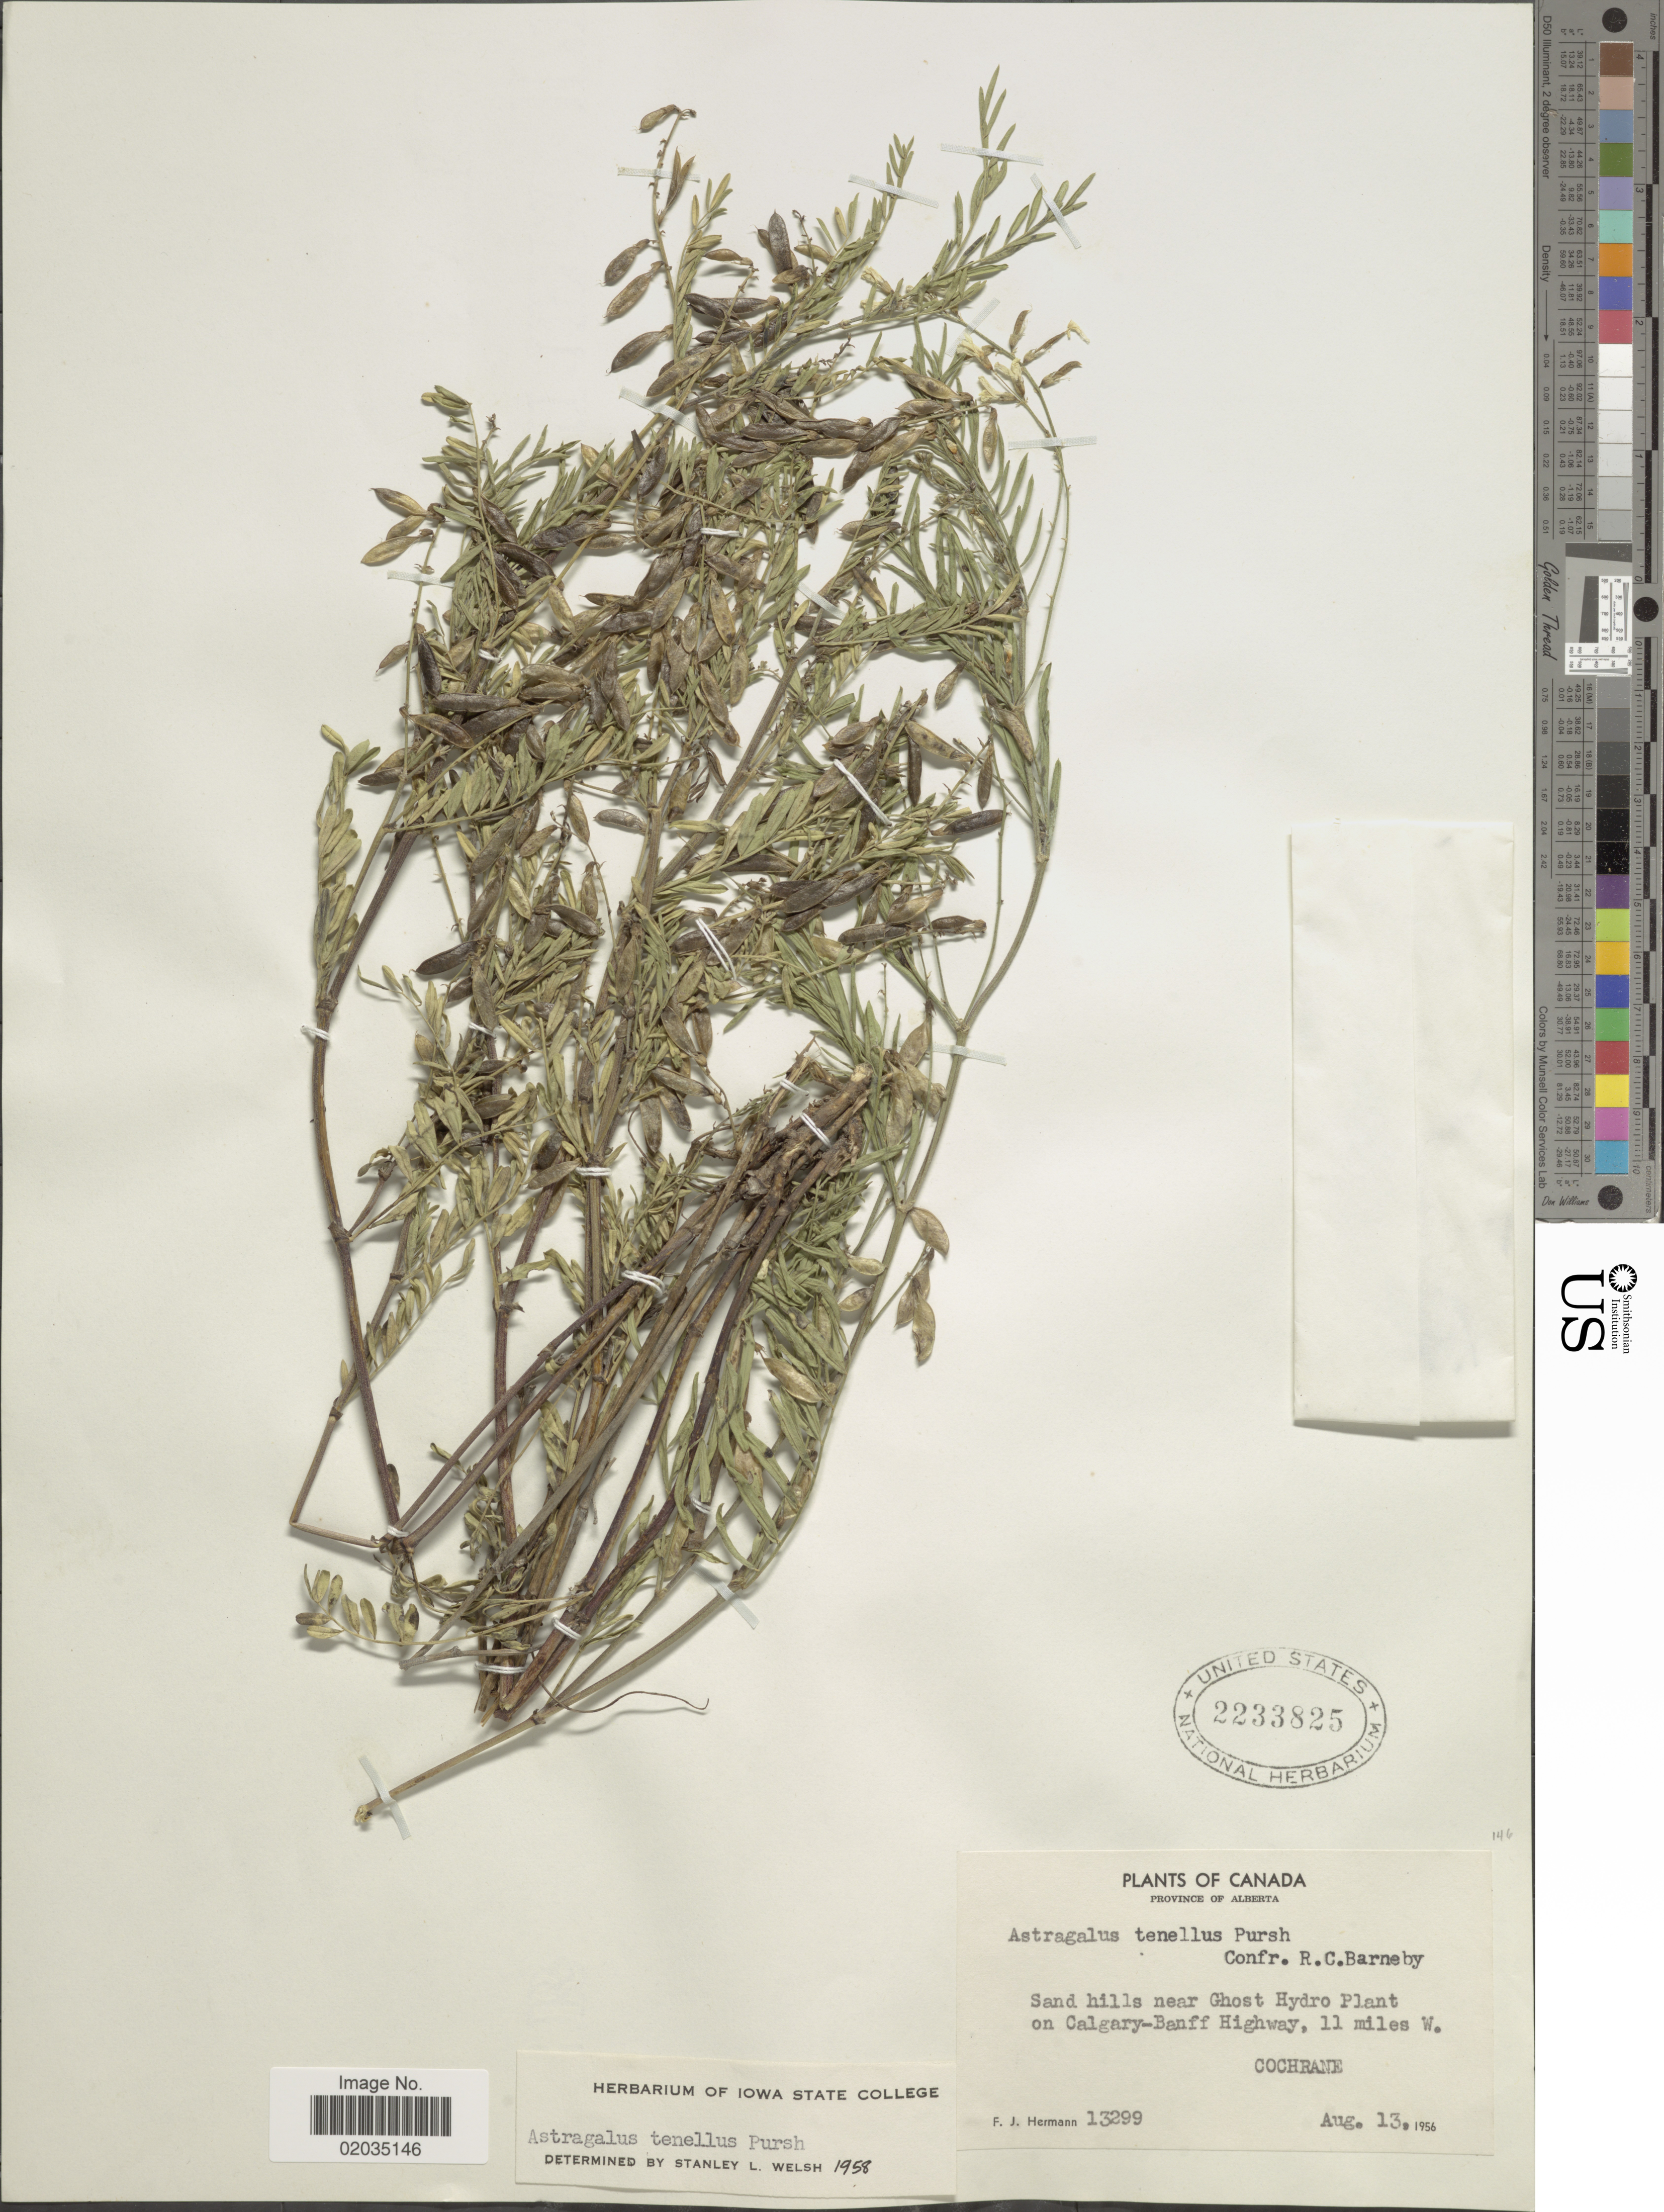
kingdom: Plantae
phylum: Tracheophyta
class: Magnoliopsida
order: Fabales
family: Fabaceae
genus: Astragalus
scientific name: Astragalus tenellus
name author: Pursh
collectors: F. J. Hermann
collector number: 13299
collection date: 1956-08-13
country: Canada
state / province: Alberta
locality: Sand hills near Ghost hydro Plant on Calgary-Bannf Highway, 11 miles W. Cochrane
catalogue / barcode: US 2233825